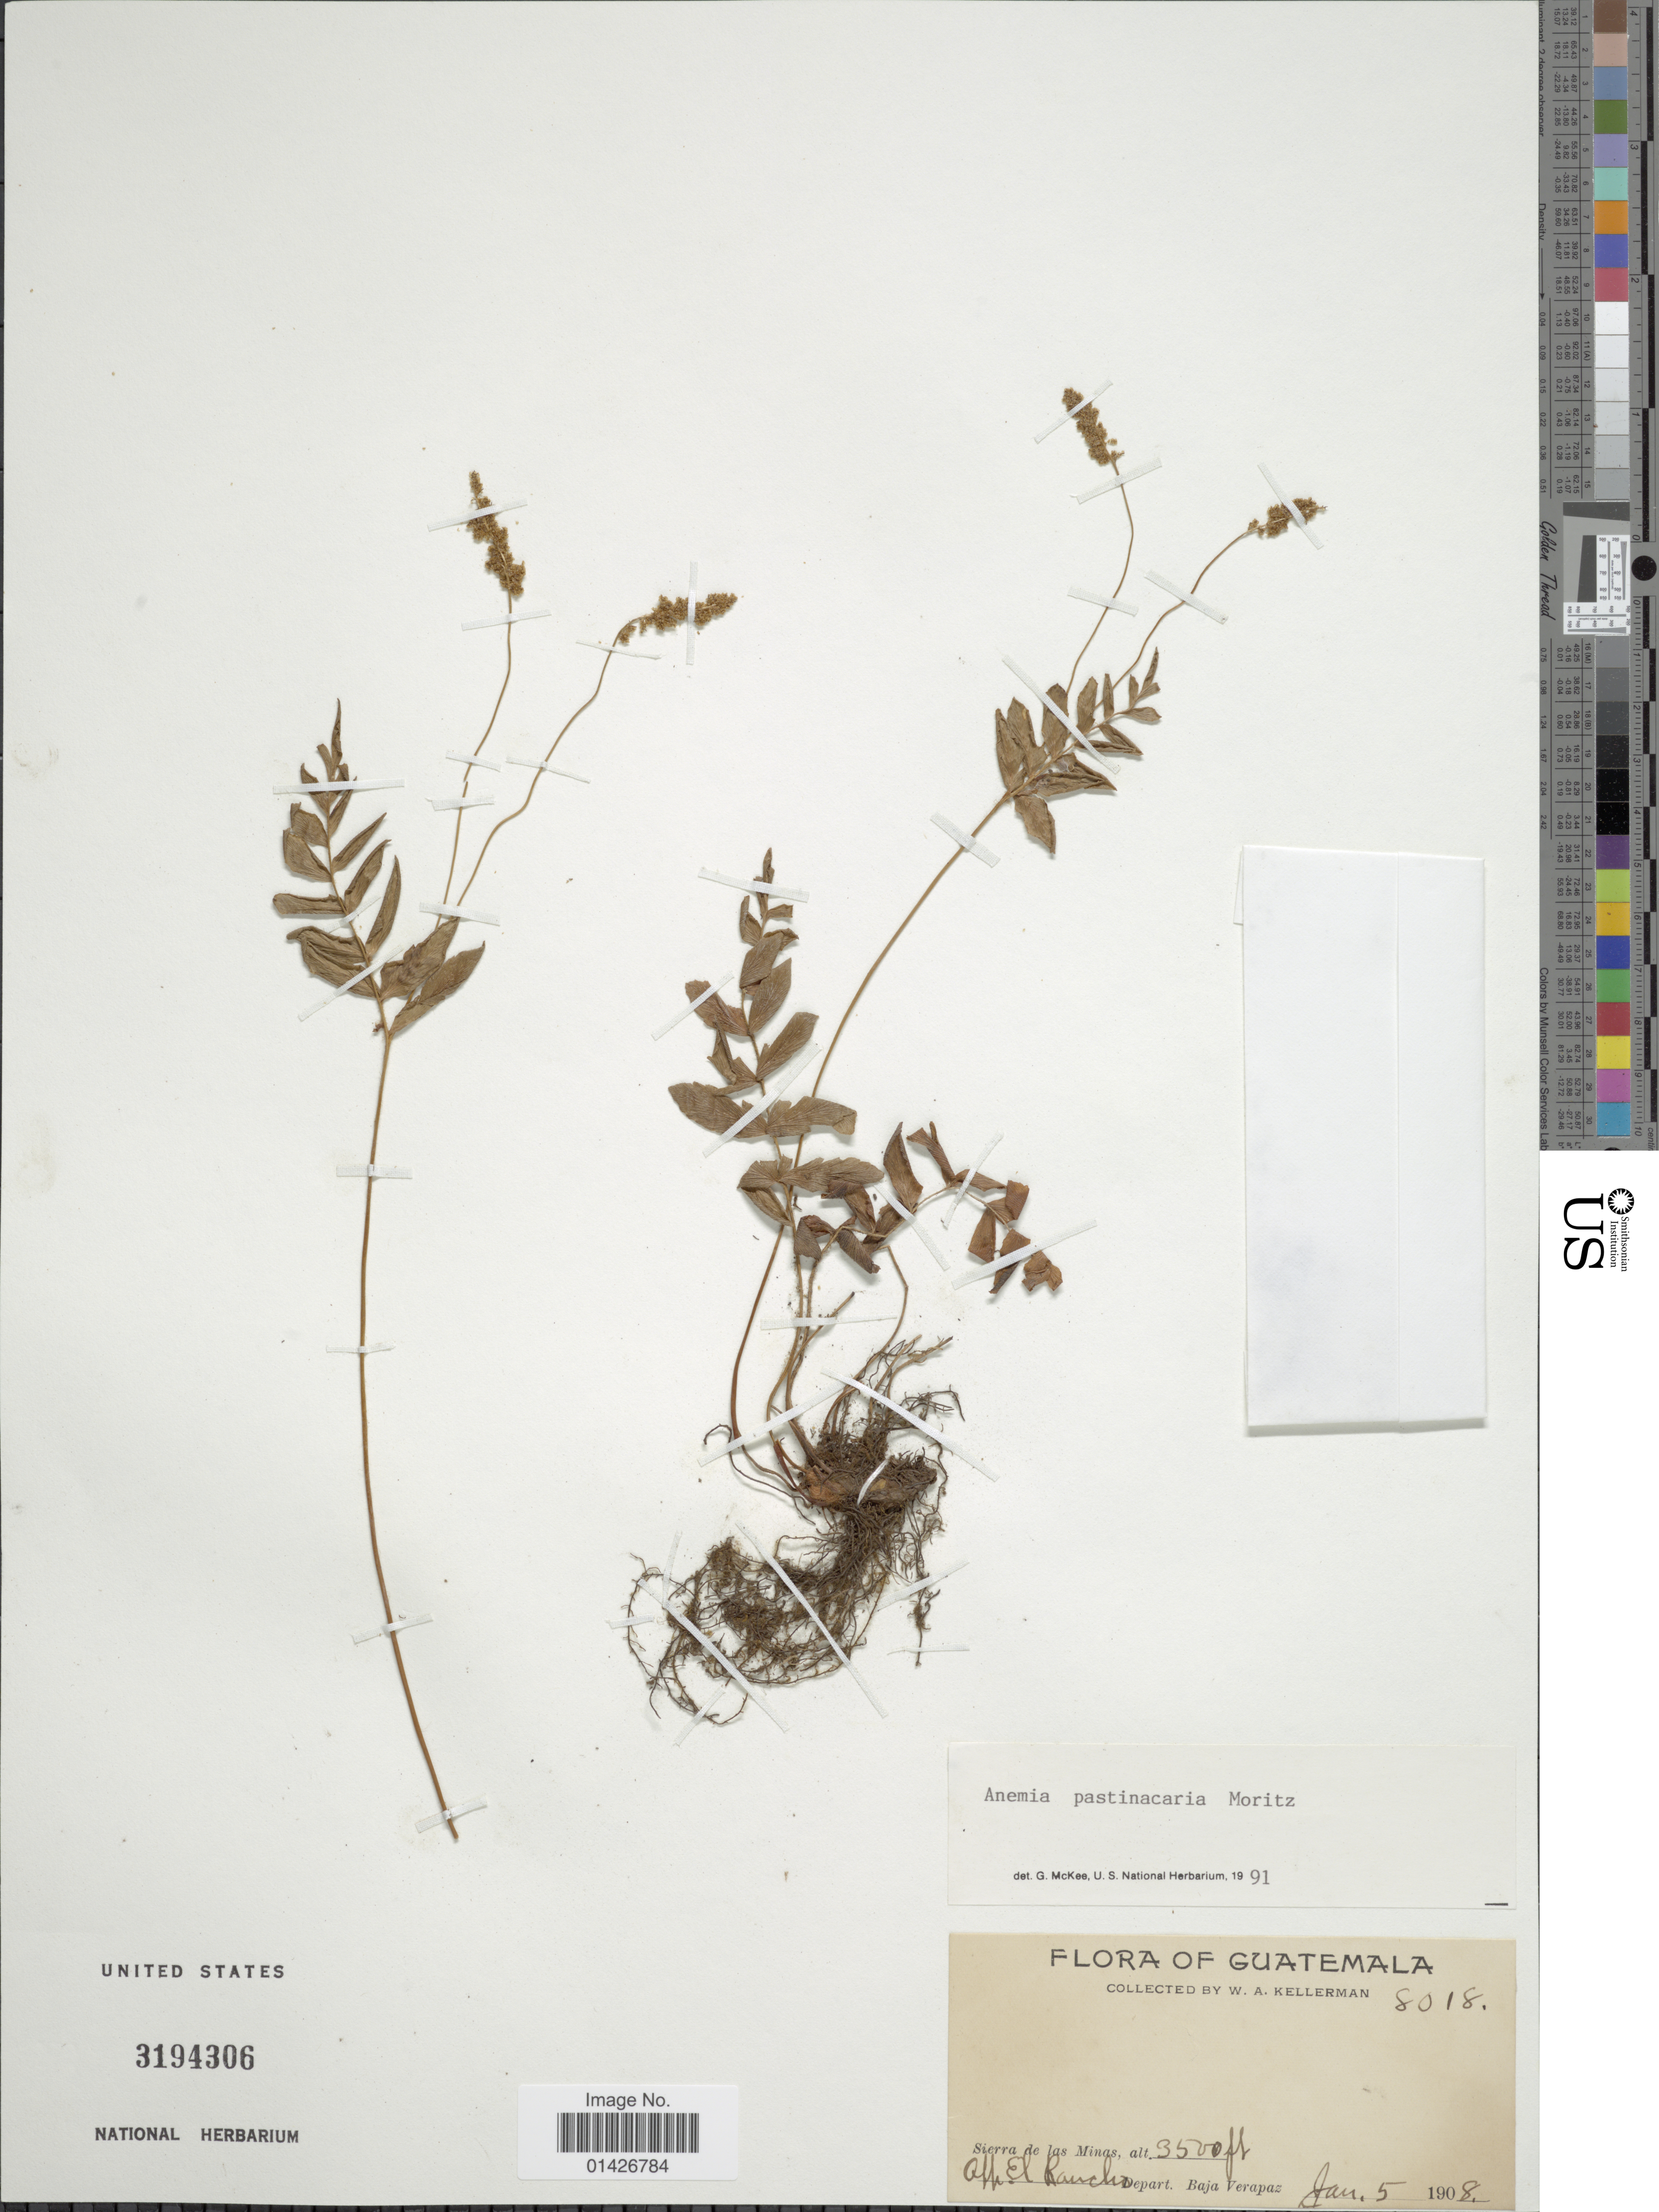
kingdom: Plantae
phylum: Tracheophyta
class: Polypodiopsida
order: Schizaeales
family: Anemiaceae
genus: Anemia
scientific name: Anemia pastinacaria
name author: Moritz ex Prantl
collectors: W. Kellerman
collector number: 8018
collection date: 1908-01-05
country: Guatemala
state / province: Baja Verapaz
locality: Sierra de las Minas, Off El Rancho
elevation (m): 1067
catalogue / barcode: US 3194306